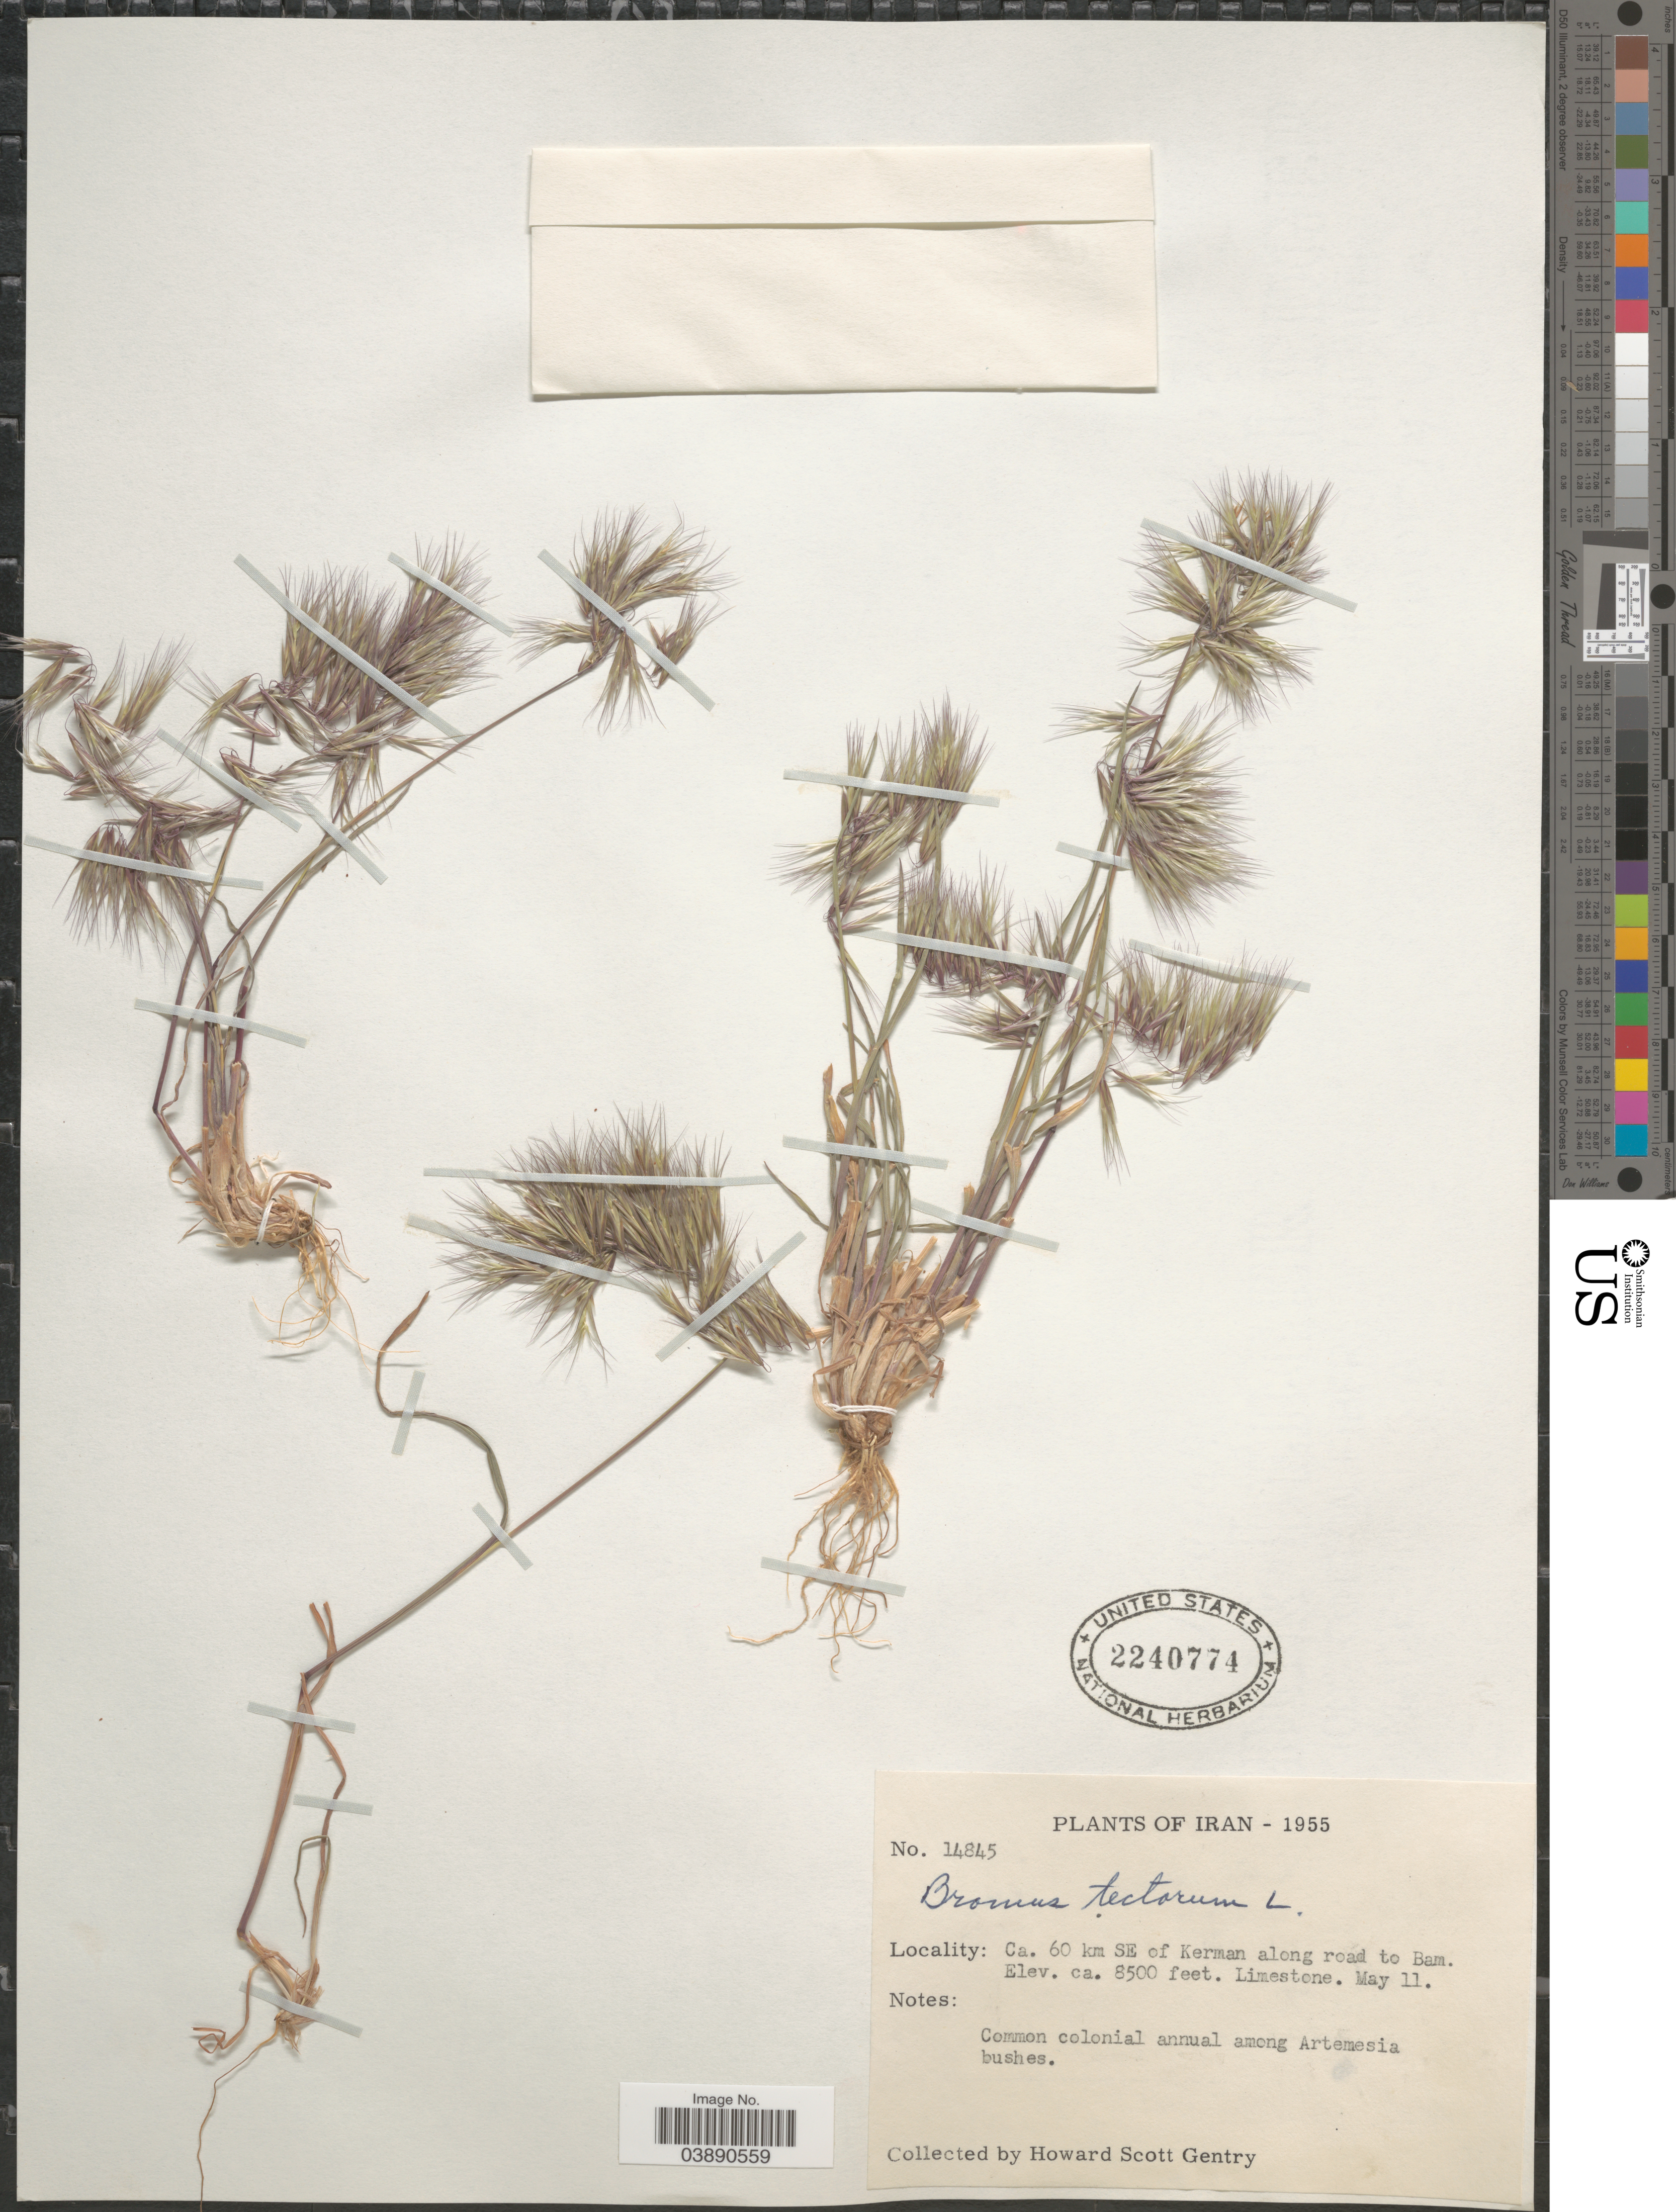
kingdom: Plantae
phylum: Tracheophyta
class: Liliopsida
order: Poales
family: Poaceae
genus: Bromus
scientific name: Bromus tectorum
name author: L.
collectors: H. S. Gentry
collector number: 14845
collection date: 1955-05-11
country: Iran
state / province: Kerman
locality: Ca. 60 km SE of Kerman along road to Bam.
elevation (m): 2591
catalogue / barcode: US 2240774